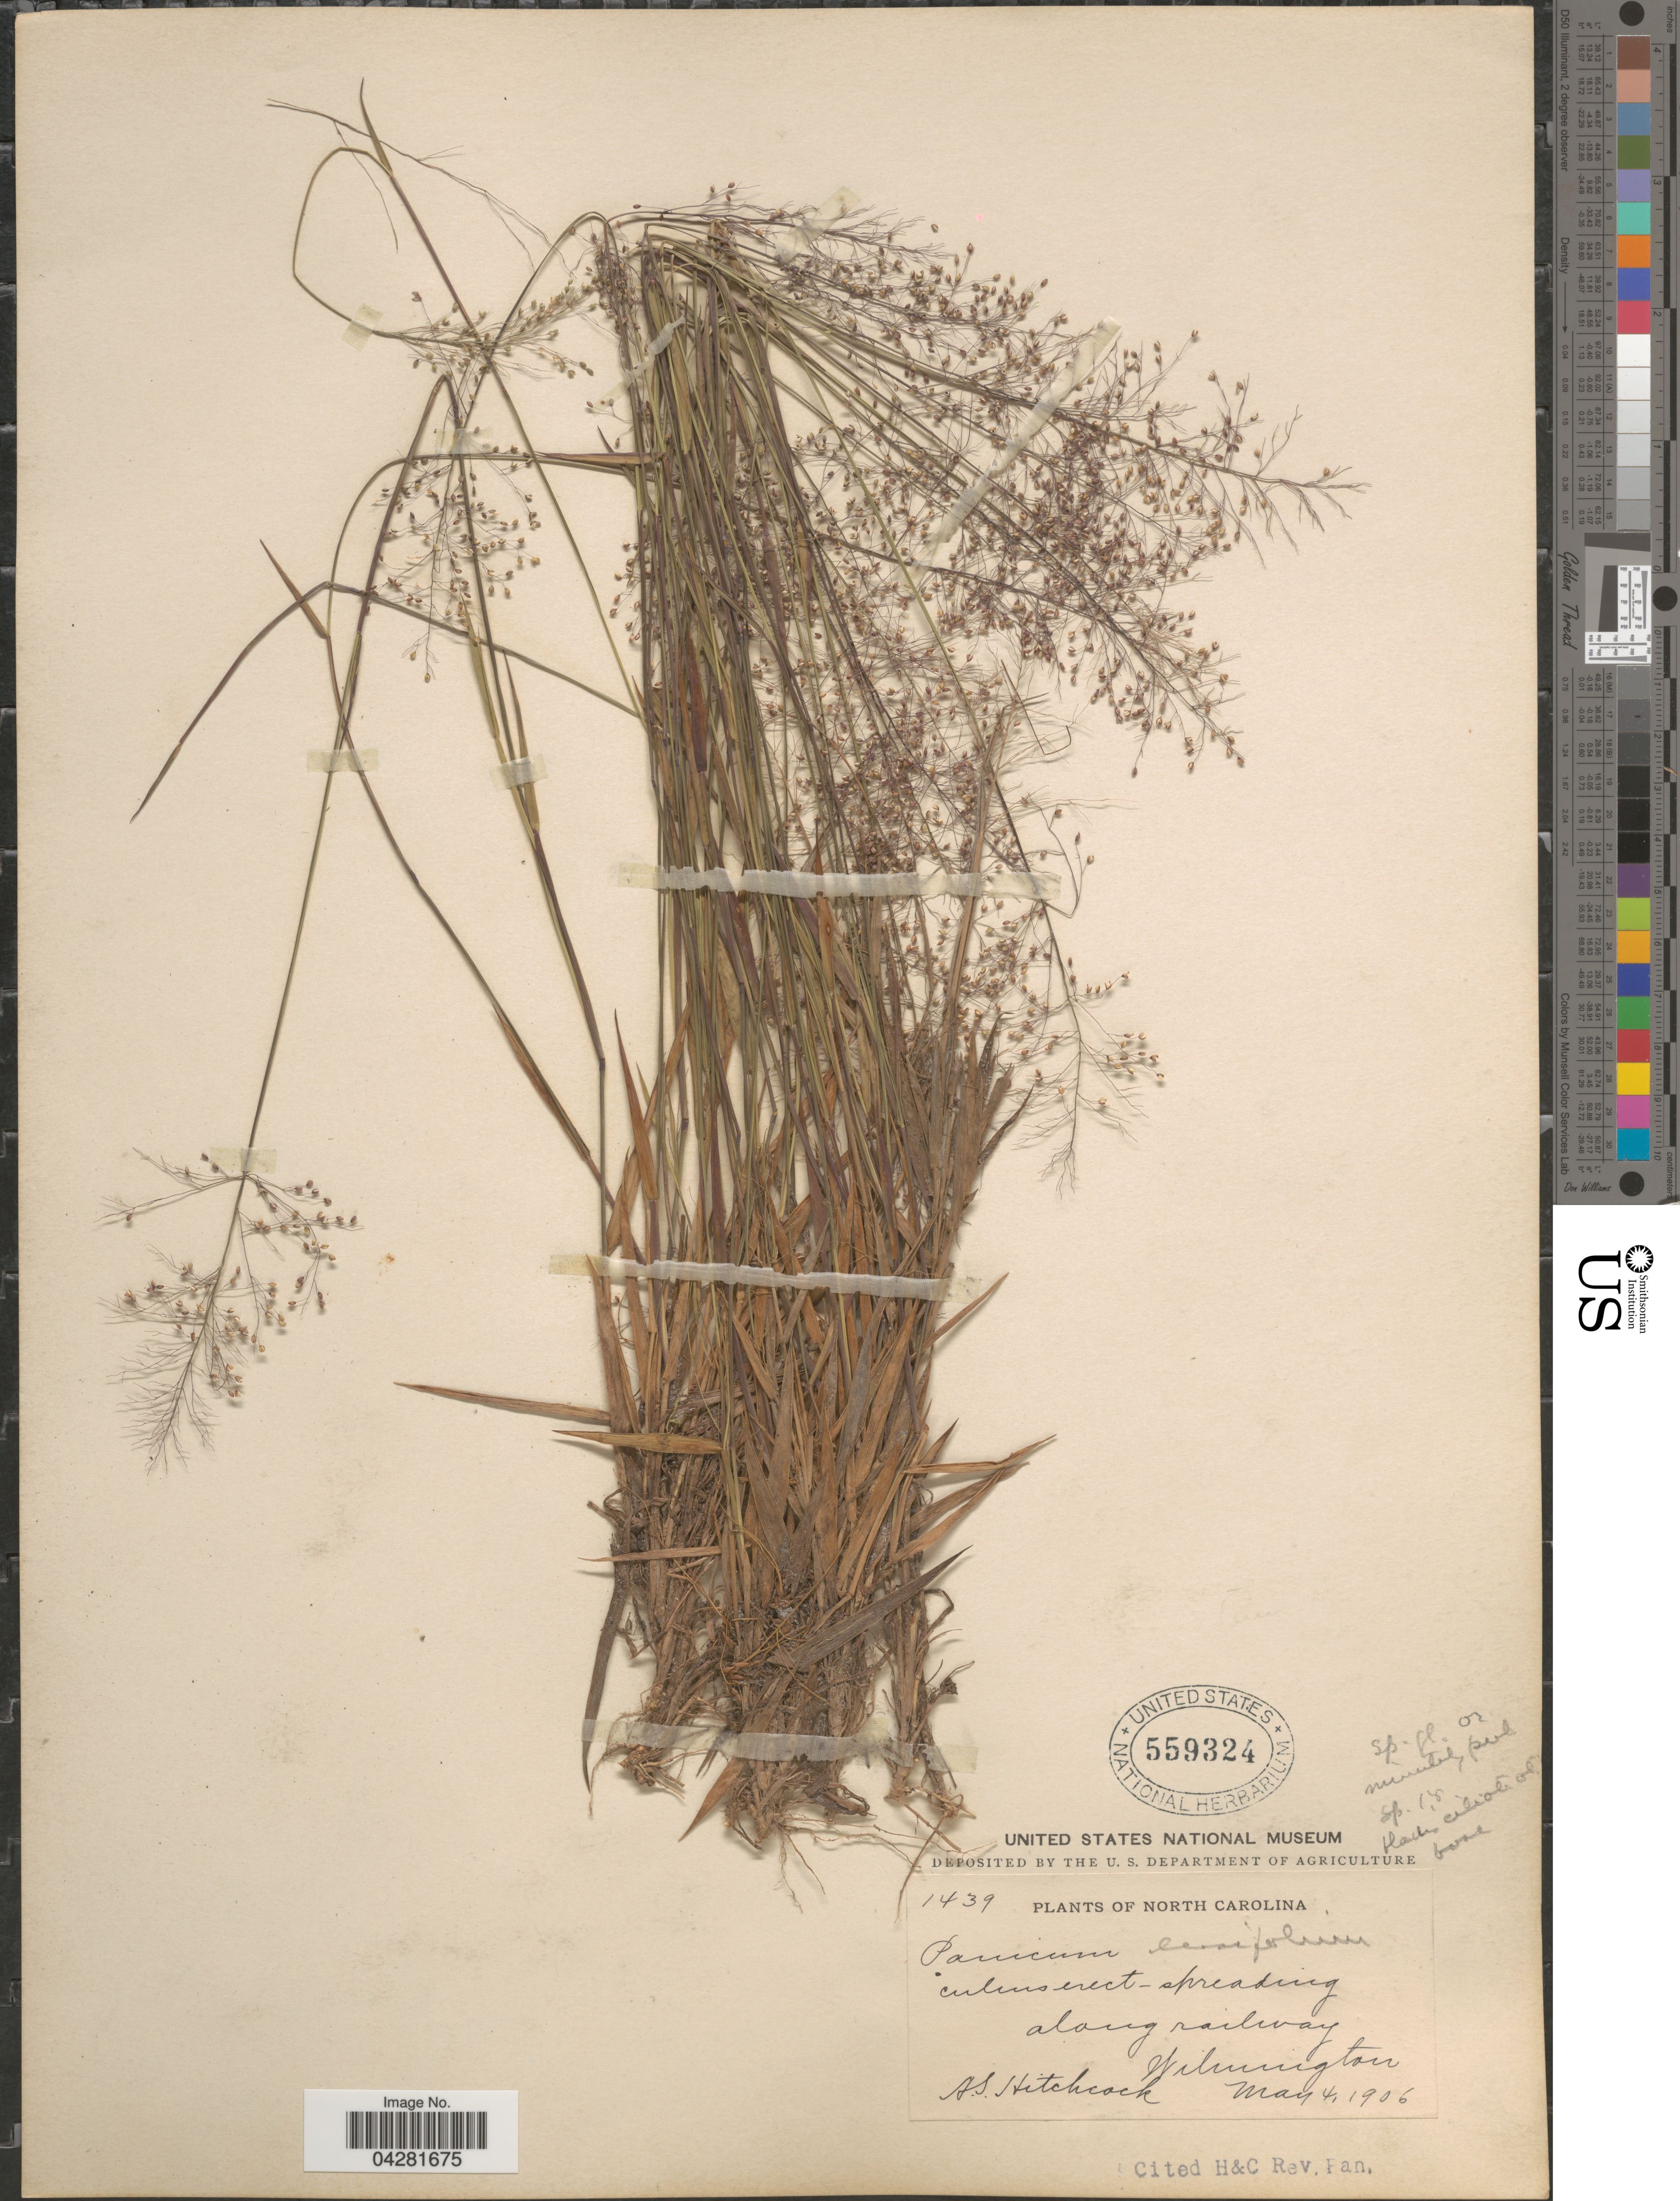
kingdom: Plantae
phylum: Tracheophyta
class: Liliopsida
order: Poales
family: Poaceae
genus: Dichanthelium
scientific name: Dichanthelium ensifolium var. ensifolium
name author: (Baldwin ex Elliot) Gould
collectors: A. S. Hitchcock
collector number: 1439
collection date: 1906-05-04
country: United States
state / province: North Carolina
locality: Wilmington.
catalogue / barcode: US 559324